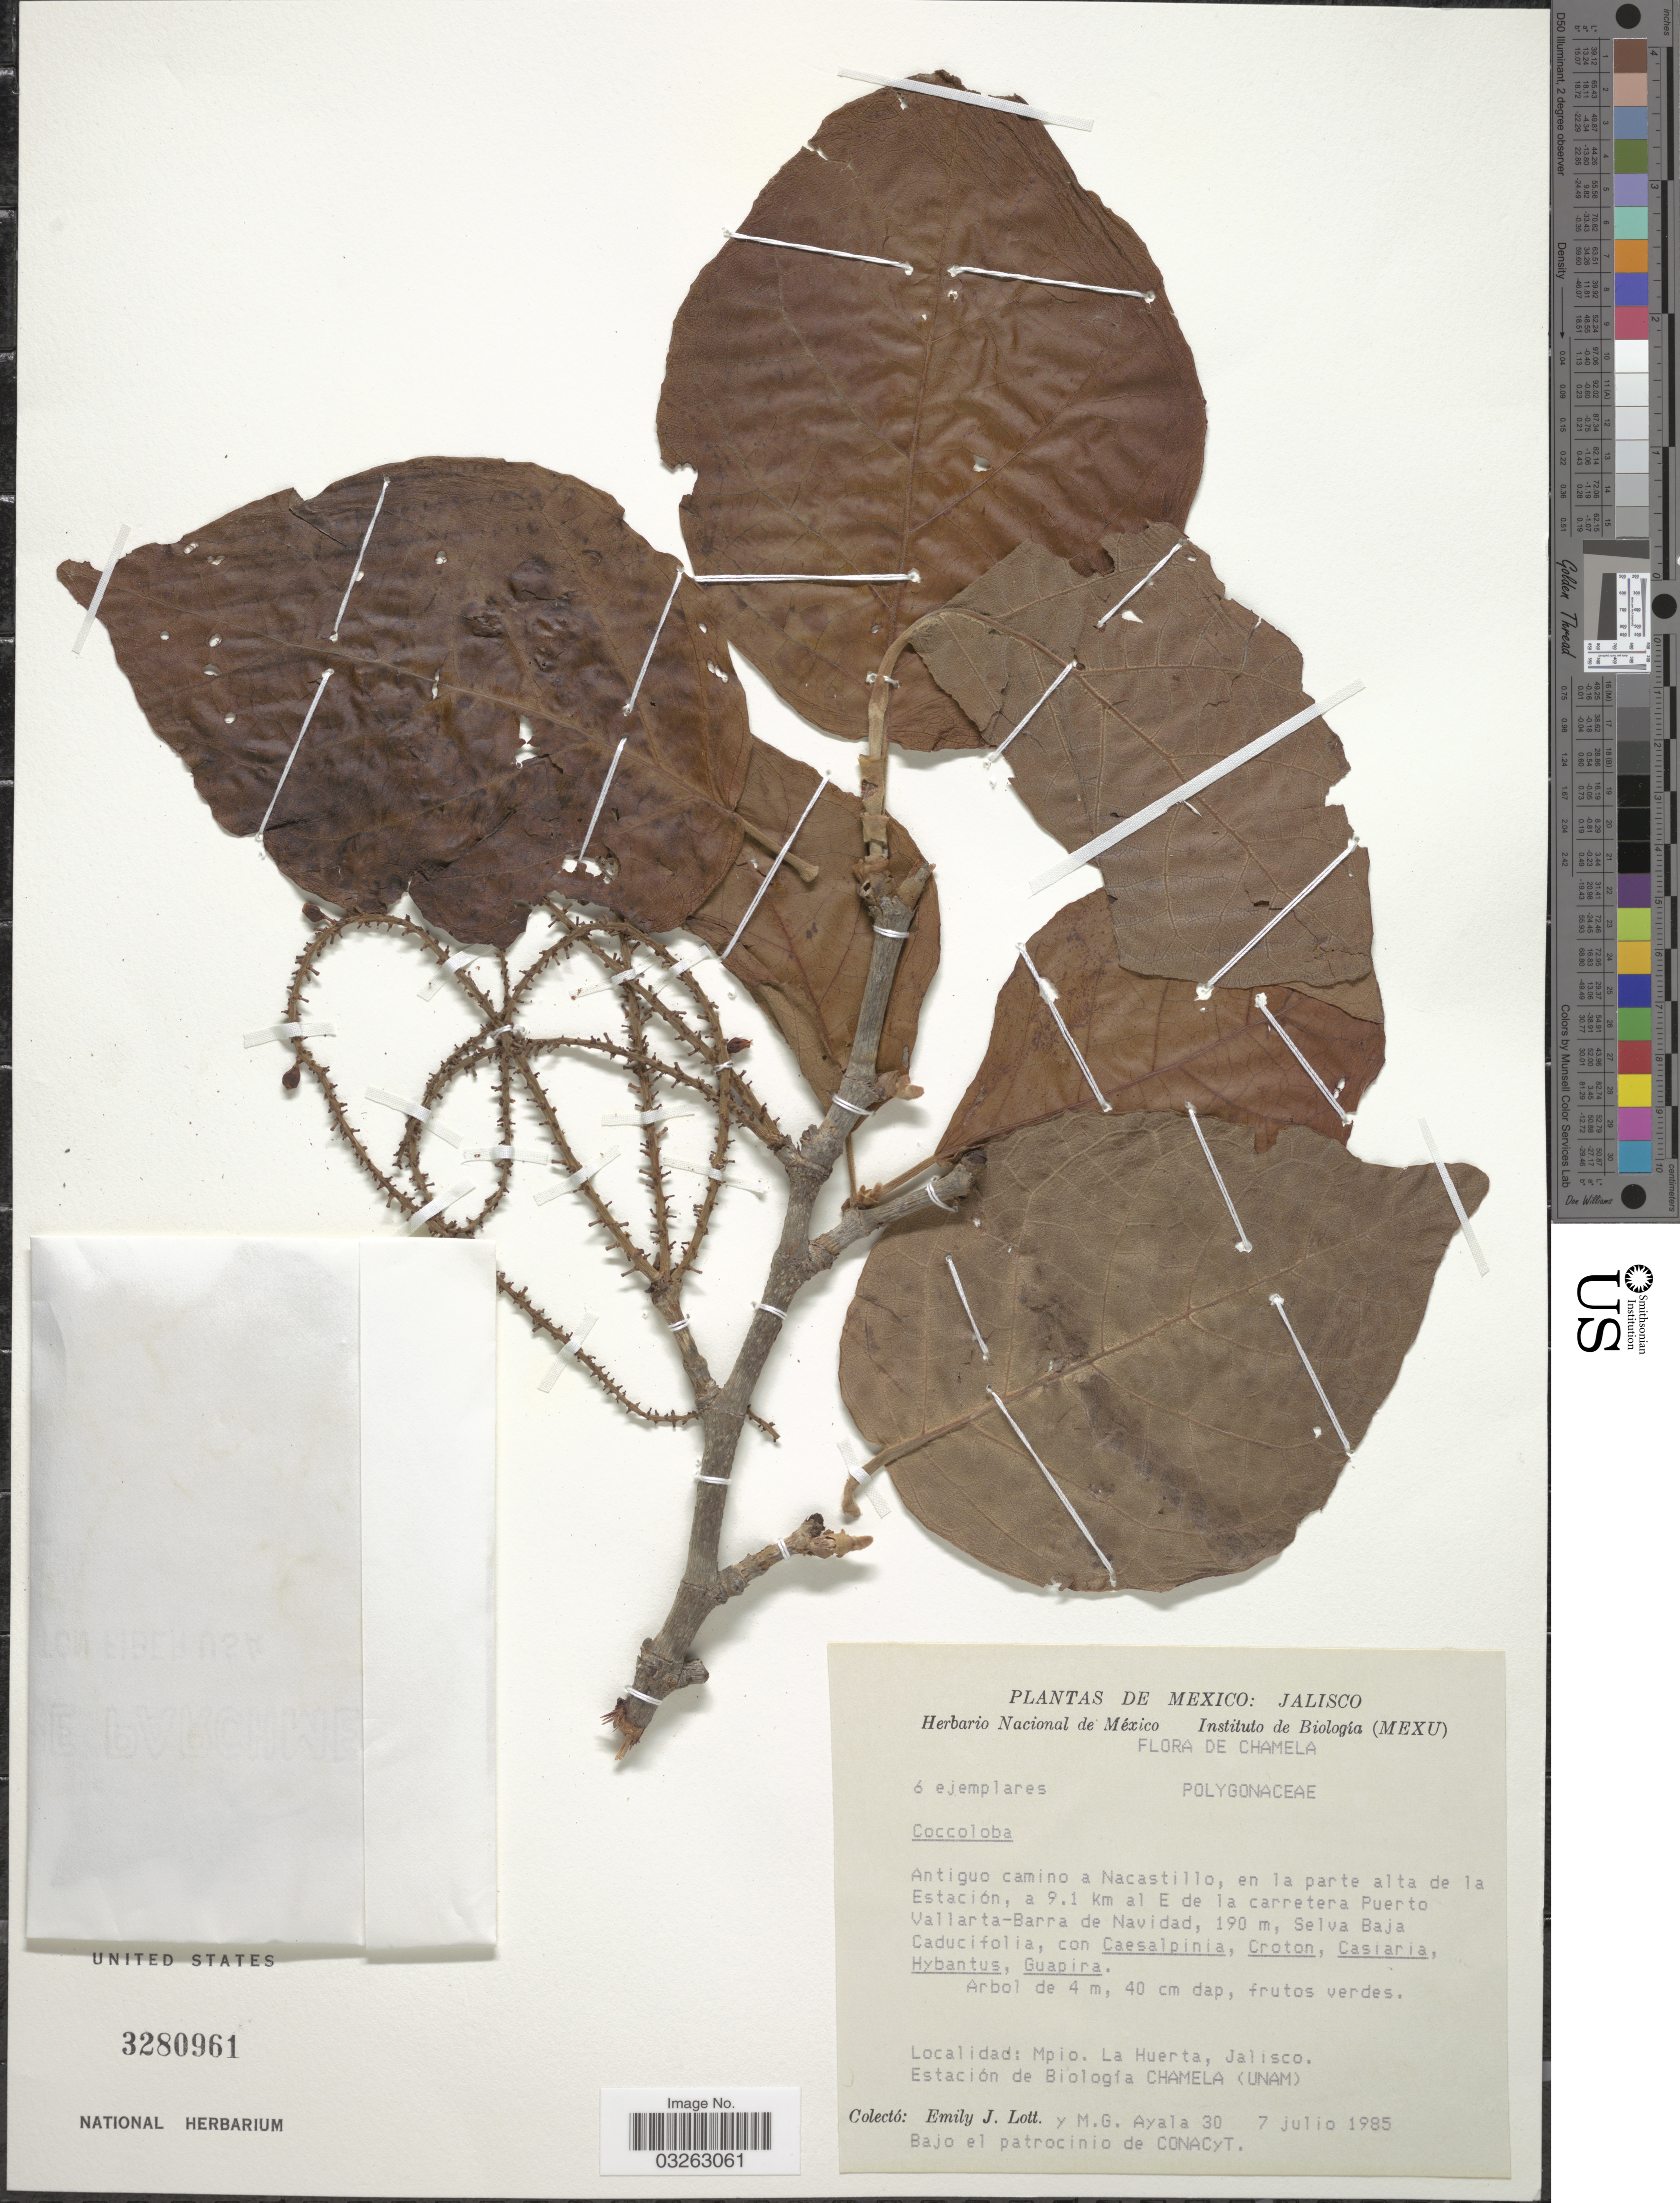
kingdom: Plantae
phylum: Tracheophyta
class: Magnoliopsida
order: Caryophyllales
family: Polygonaceae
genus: Coccoloba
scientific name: Coccoloba sp.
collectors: E. J. Lott & M. G. Ayala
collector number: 30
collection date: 1985-07-07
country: Mexico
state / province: Jalisco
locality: Atiguo camino a Nacastillo, en la parte alta de la Estación, a 9.1 Km al E de la carretera Puerto Vallarta-Barra de Navidad.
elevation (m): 190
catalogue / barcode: US 3280961